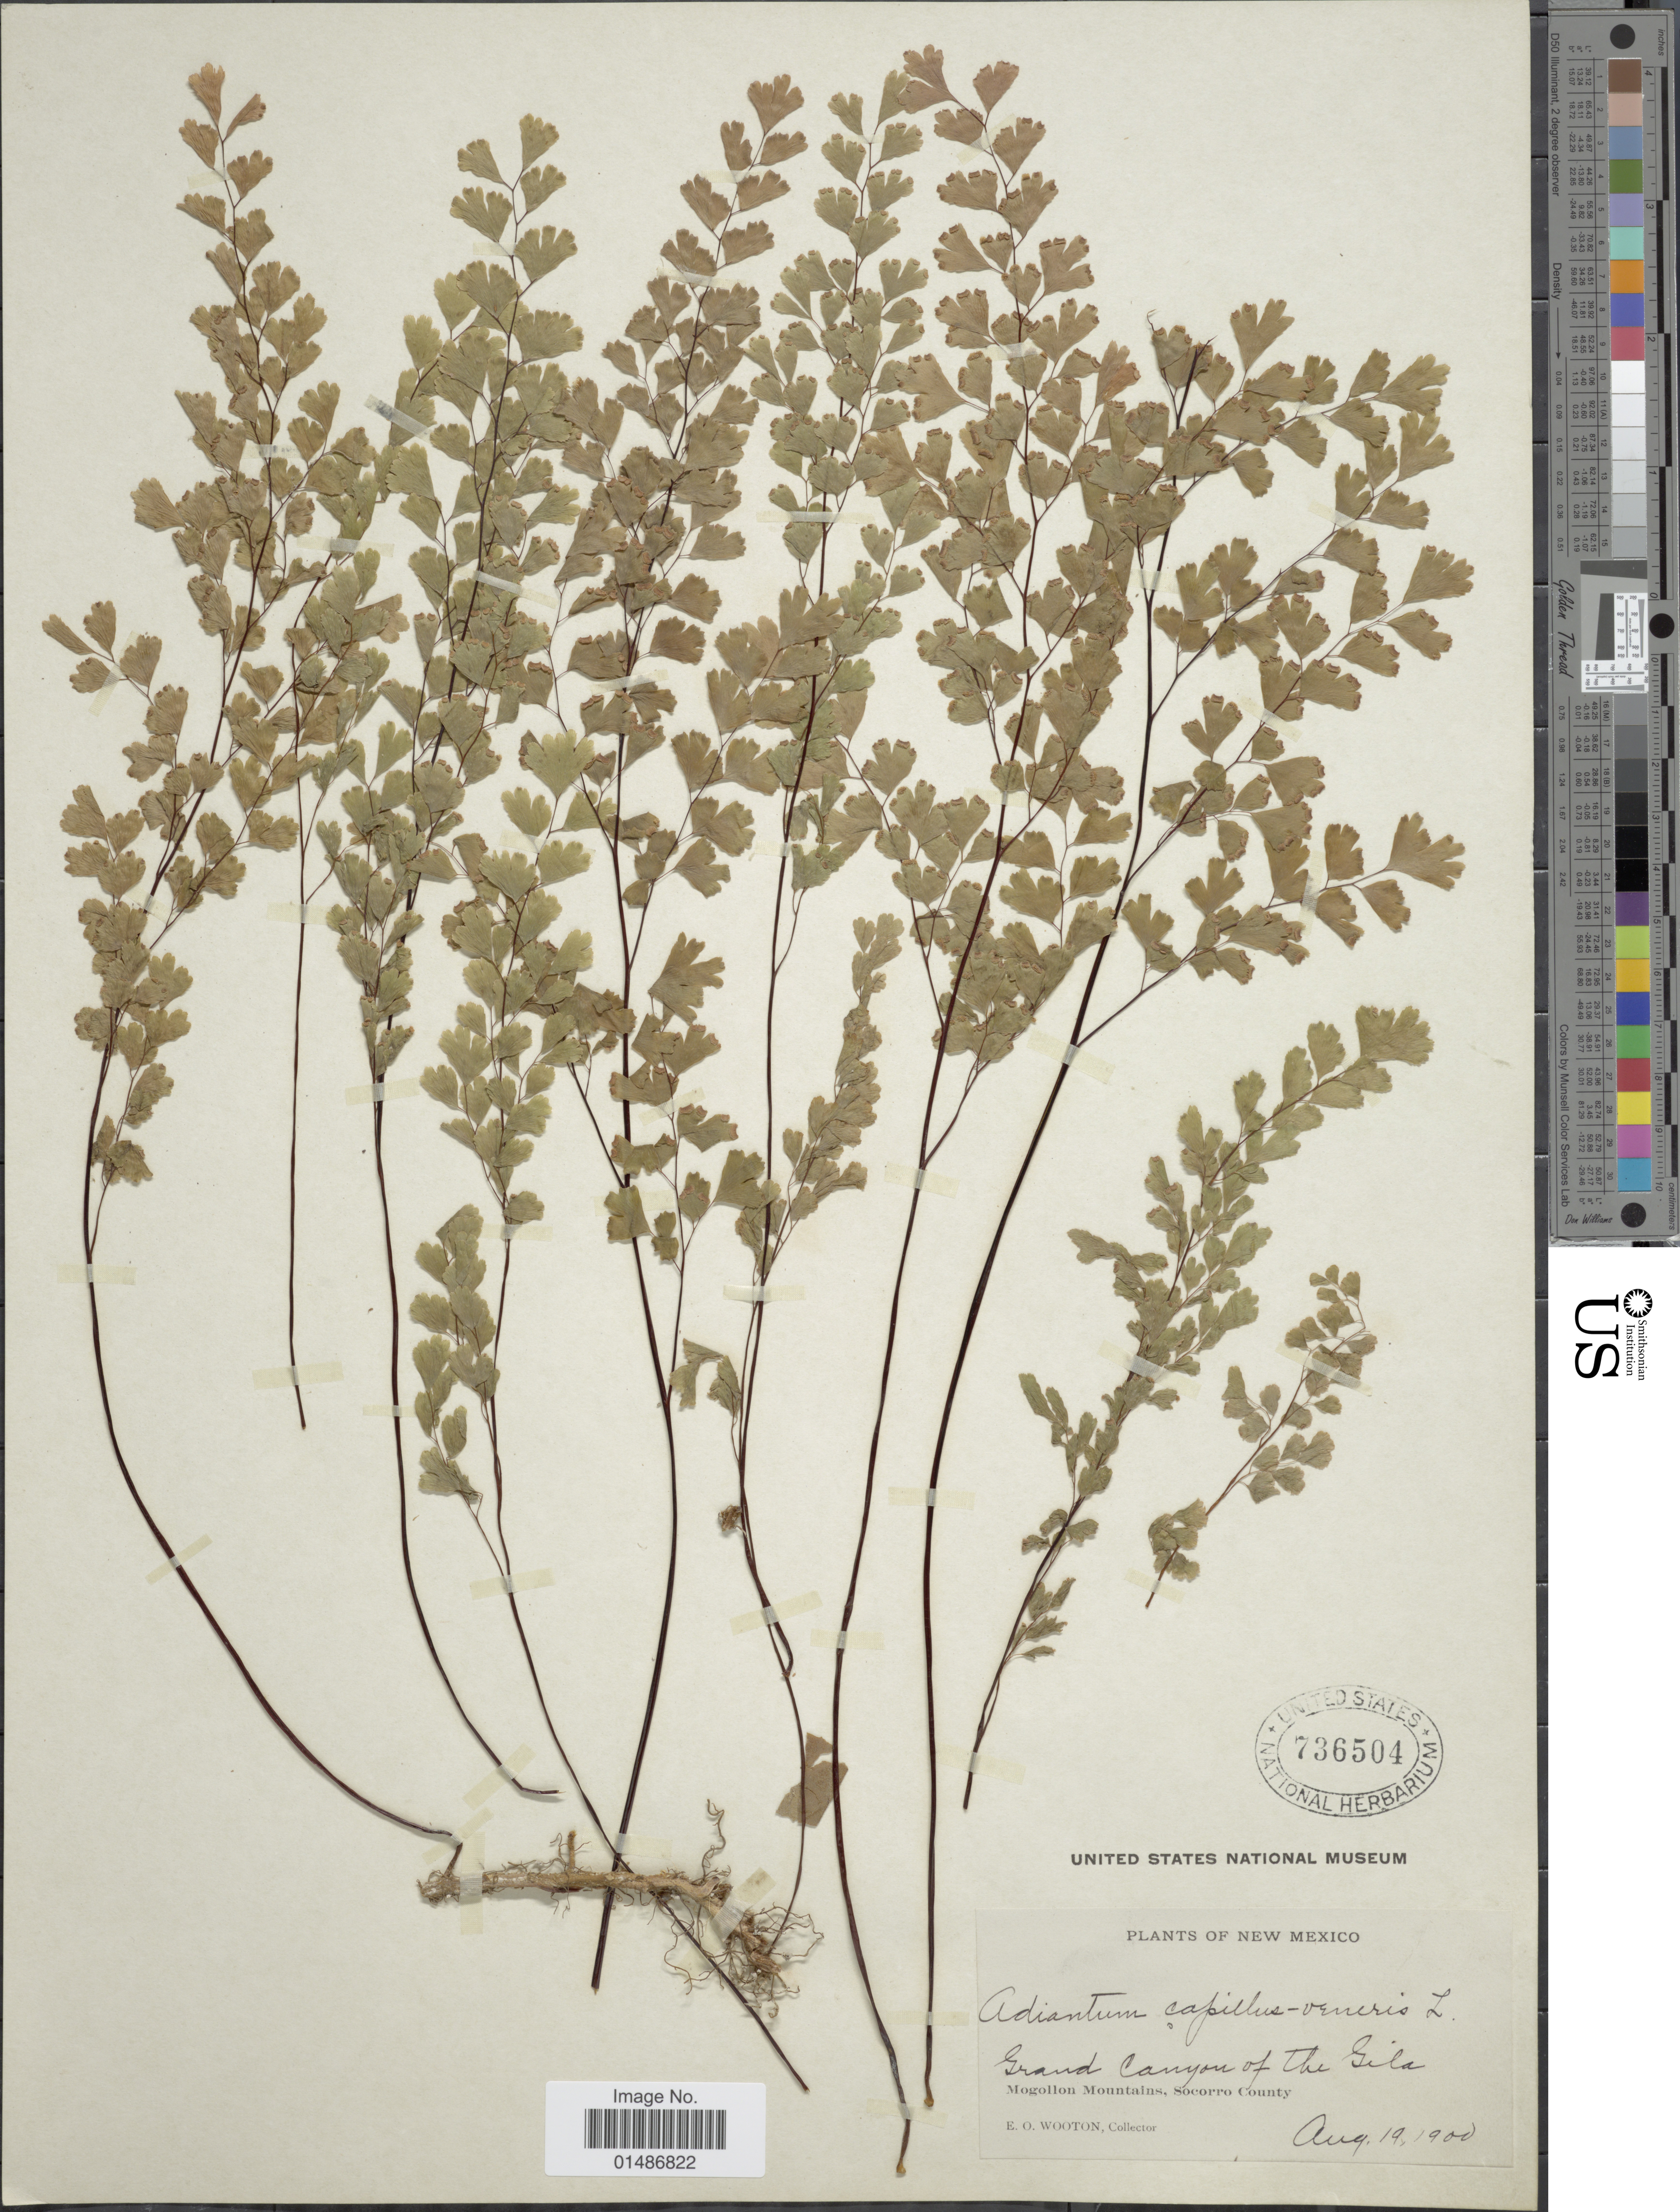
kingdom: Plantae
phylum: Tracheophyta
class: Polypodiopsida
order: Polypodiales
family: Pteridaceae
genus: Adiantum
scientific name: Adiantum capillus-veneris var. modestum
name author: (Underw.) Fernald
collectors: E. O. Wooton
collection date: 1900-08-19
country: United States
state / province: New Mexico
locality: Grand Canyon of the Gila. Mogollon Mountains, Socorro County.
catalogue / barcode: US 736504